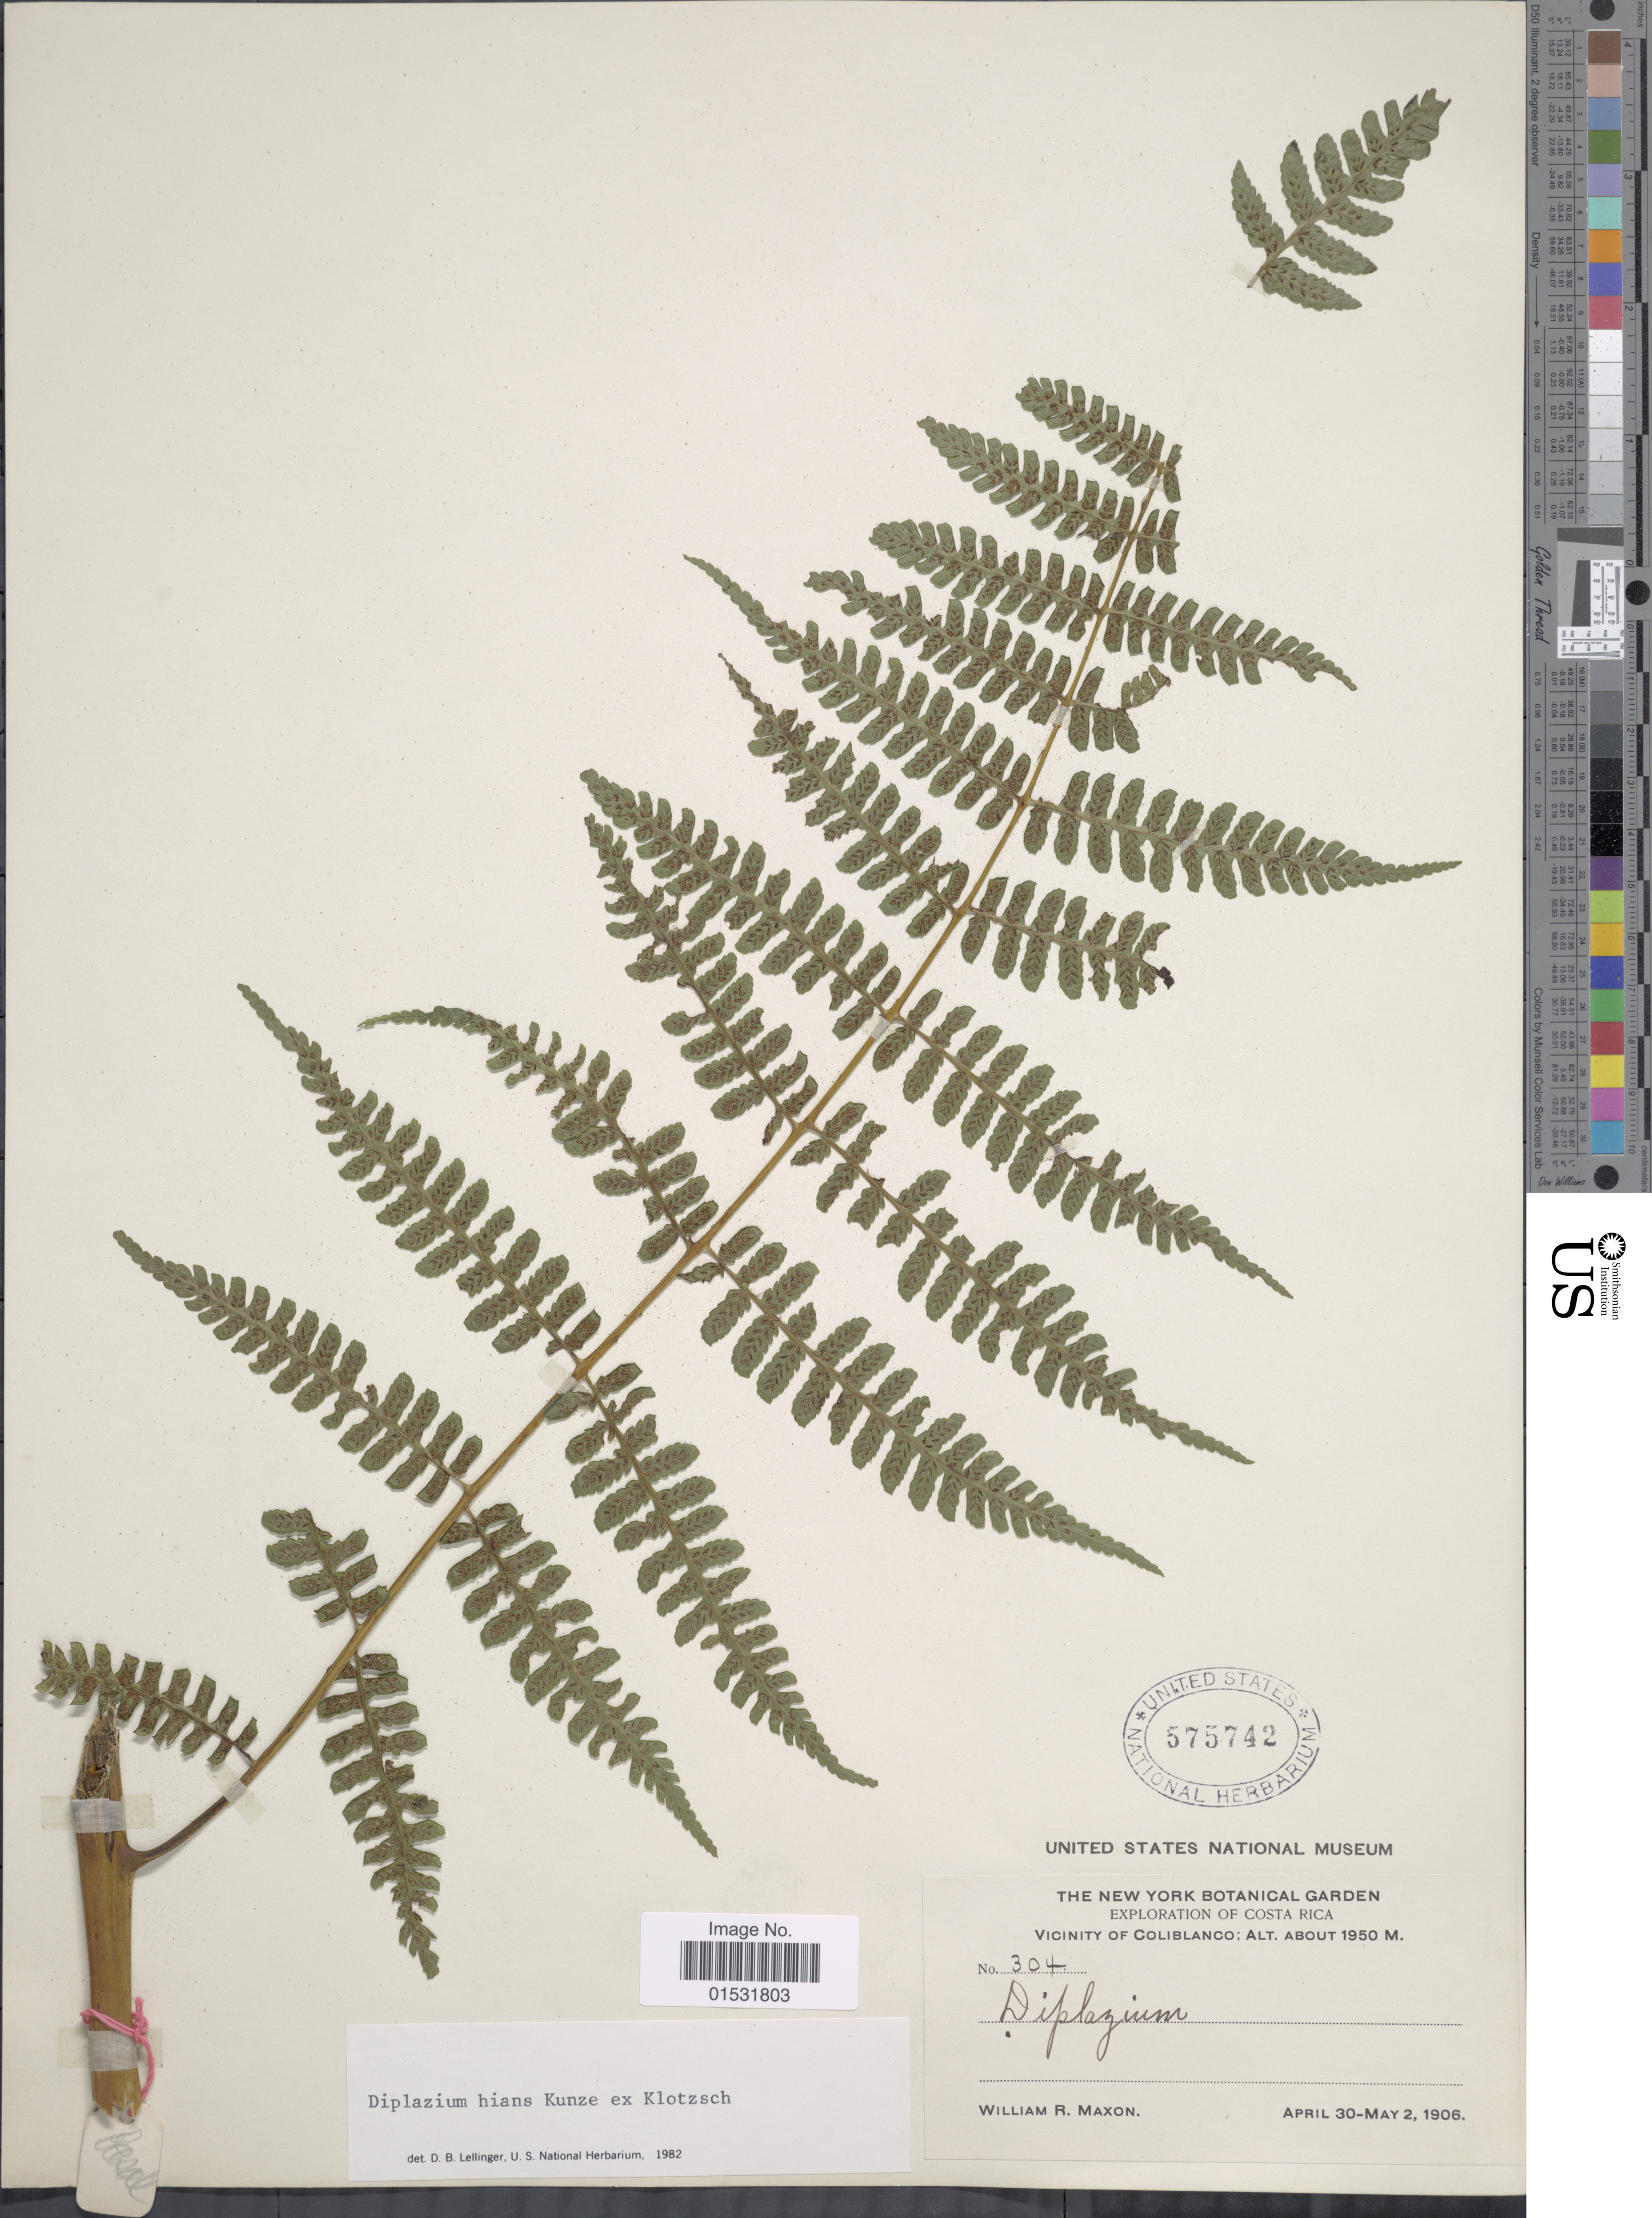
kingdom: Plantae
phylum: Tracheophyta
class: Polypodiopsida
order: Polypodiales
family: Athyriaceae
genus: Diplazium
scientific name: Diplazium hians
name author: Kunze ex Klotzsch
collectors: W. R. Maxon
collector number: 304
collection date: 1906-04-30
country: Costa Rica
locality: Vicinity of Coliblanco.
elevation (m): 1950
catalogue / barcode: US 575742